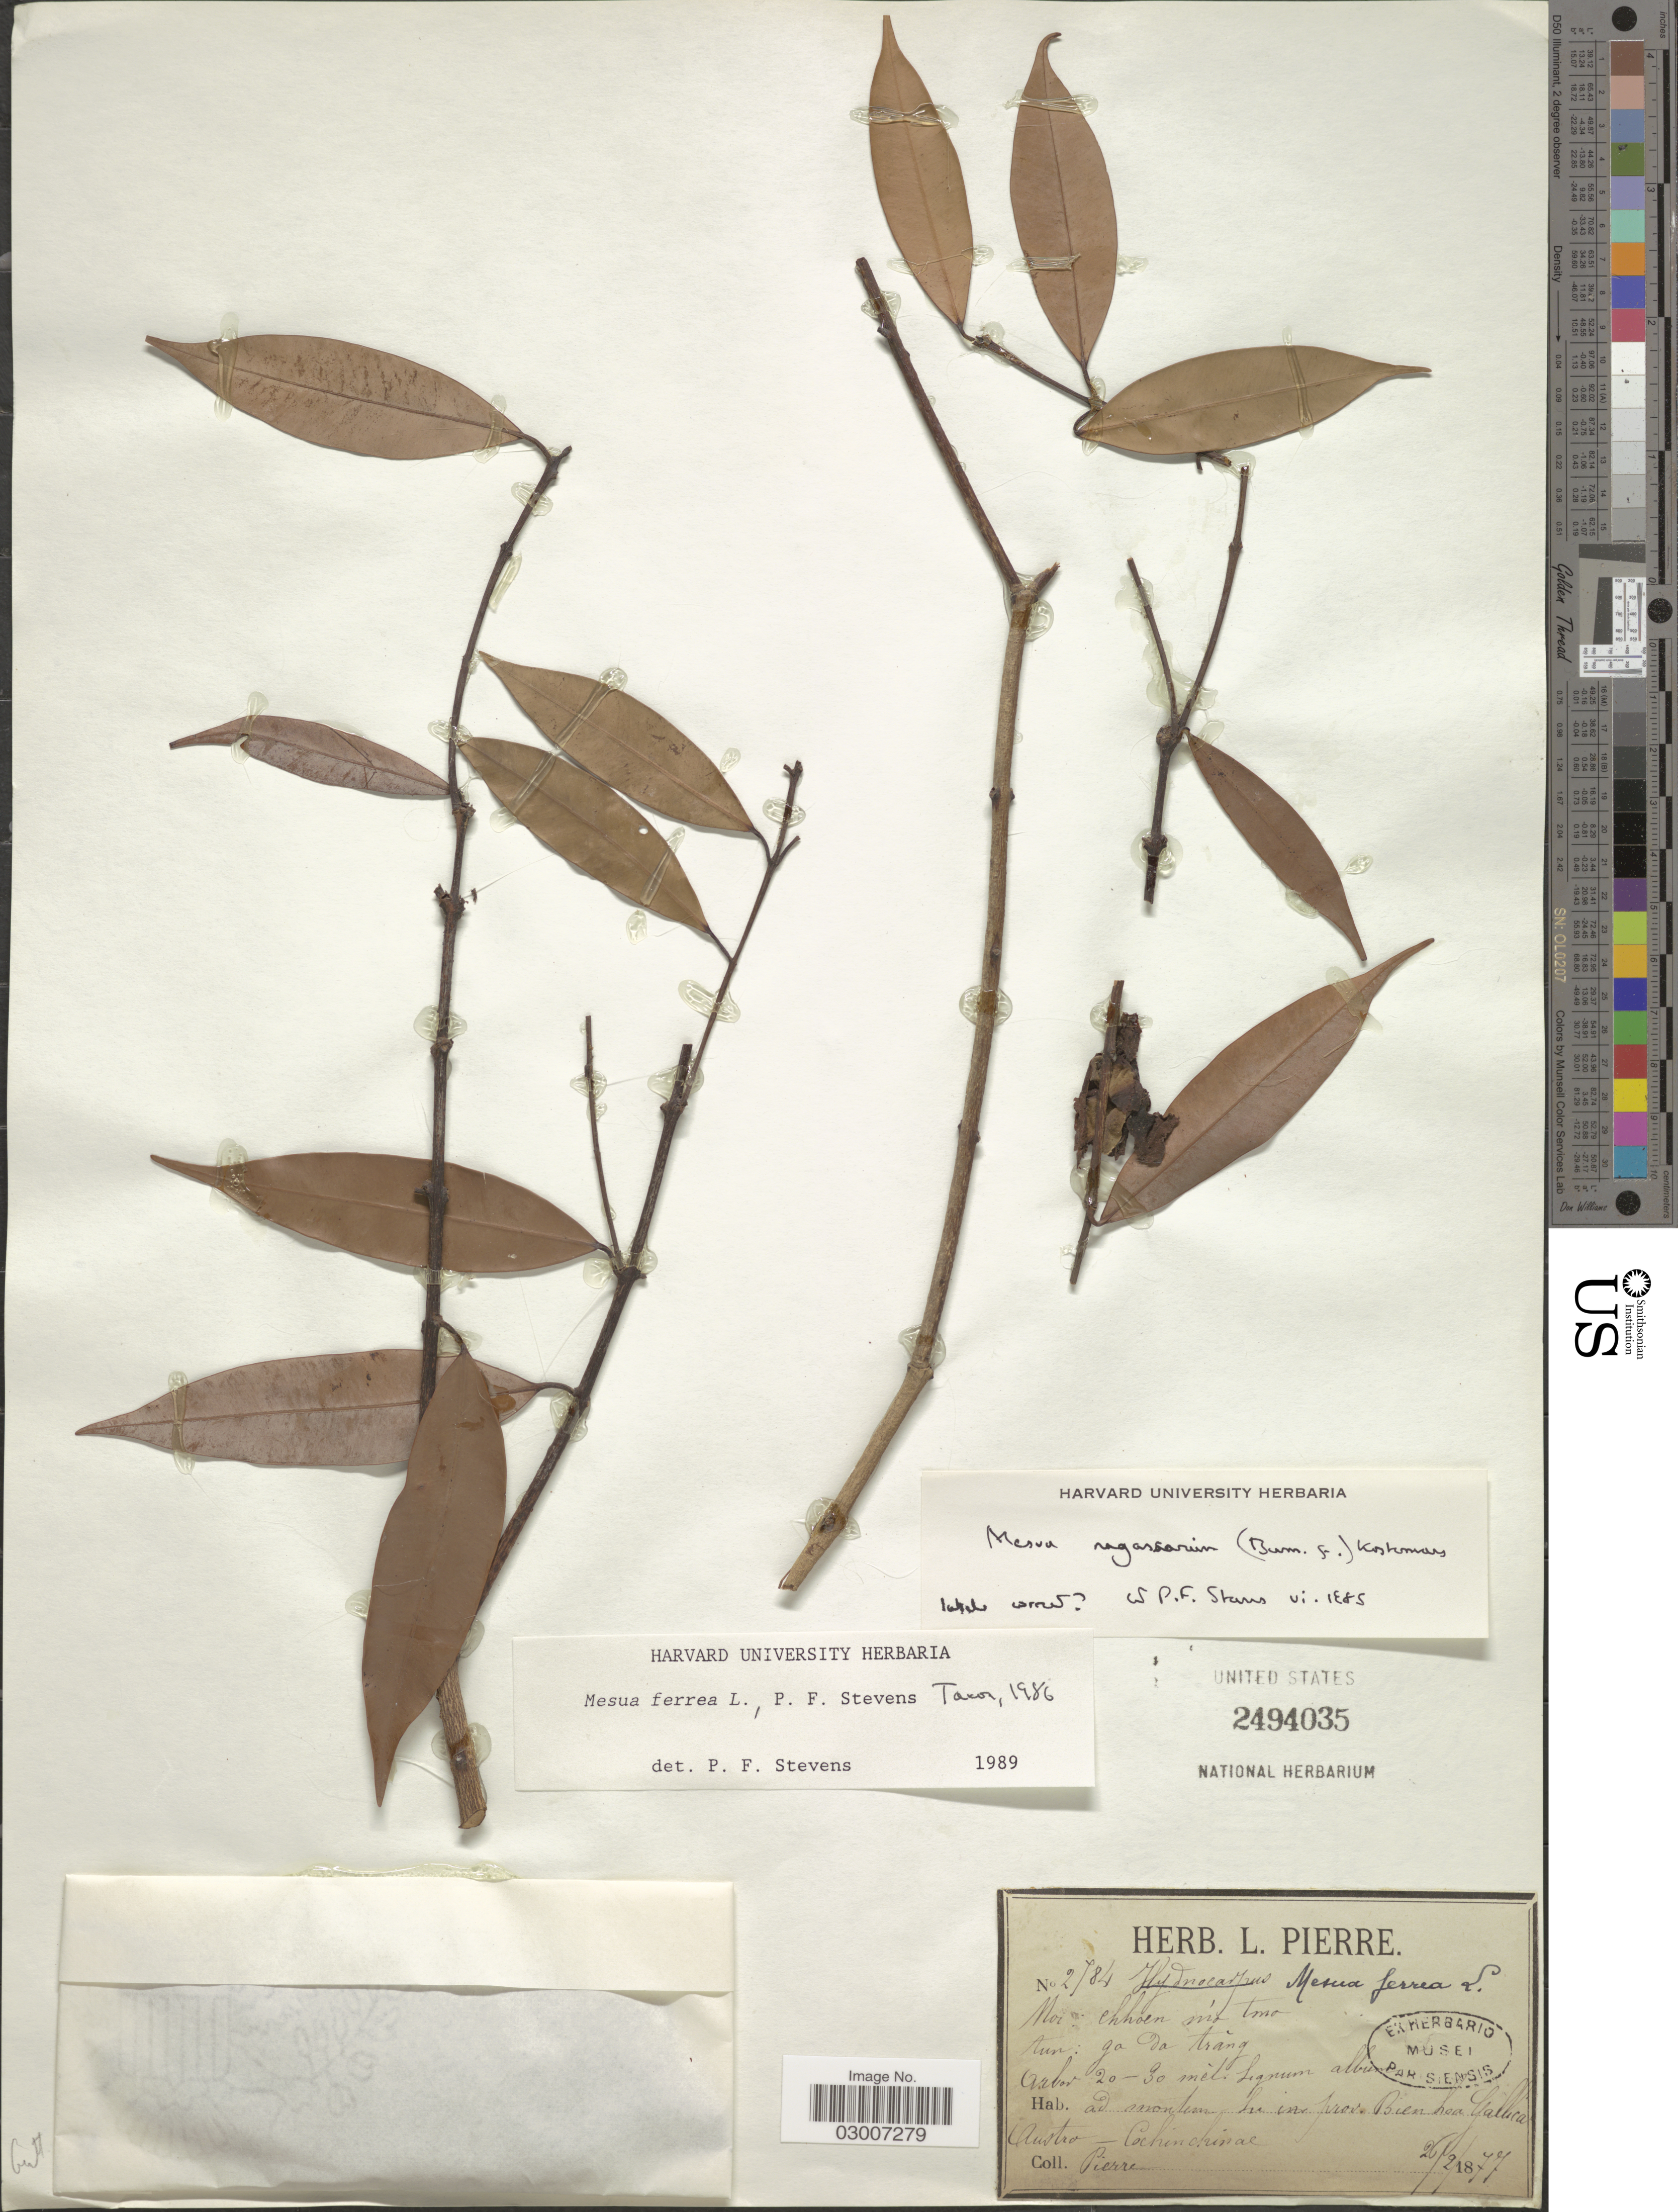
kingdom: Plantae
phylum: Tracheophyta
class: Magnoliopsida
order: Malpighiales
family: Calophyllaceae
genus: Mesua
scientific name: Mesua ferrea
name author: L.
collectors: -- Pierre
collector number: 2784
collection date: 1877-02-26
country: Vietnam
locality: Ad montem du prov. Bien Loa Gallica Austro-Cochinchinae.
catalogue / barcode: US 2494035